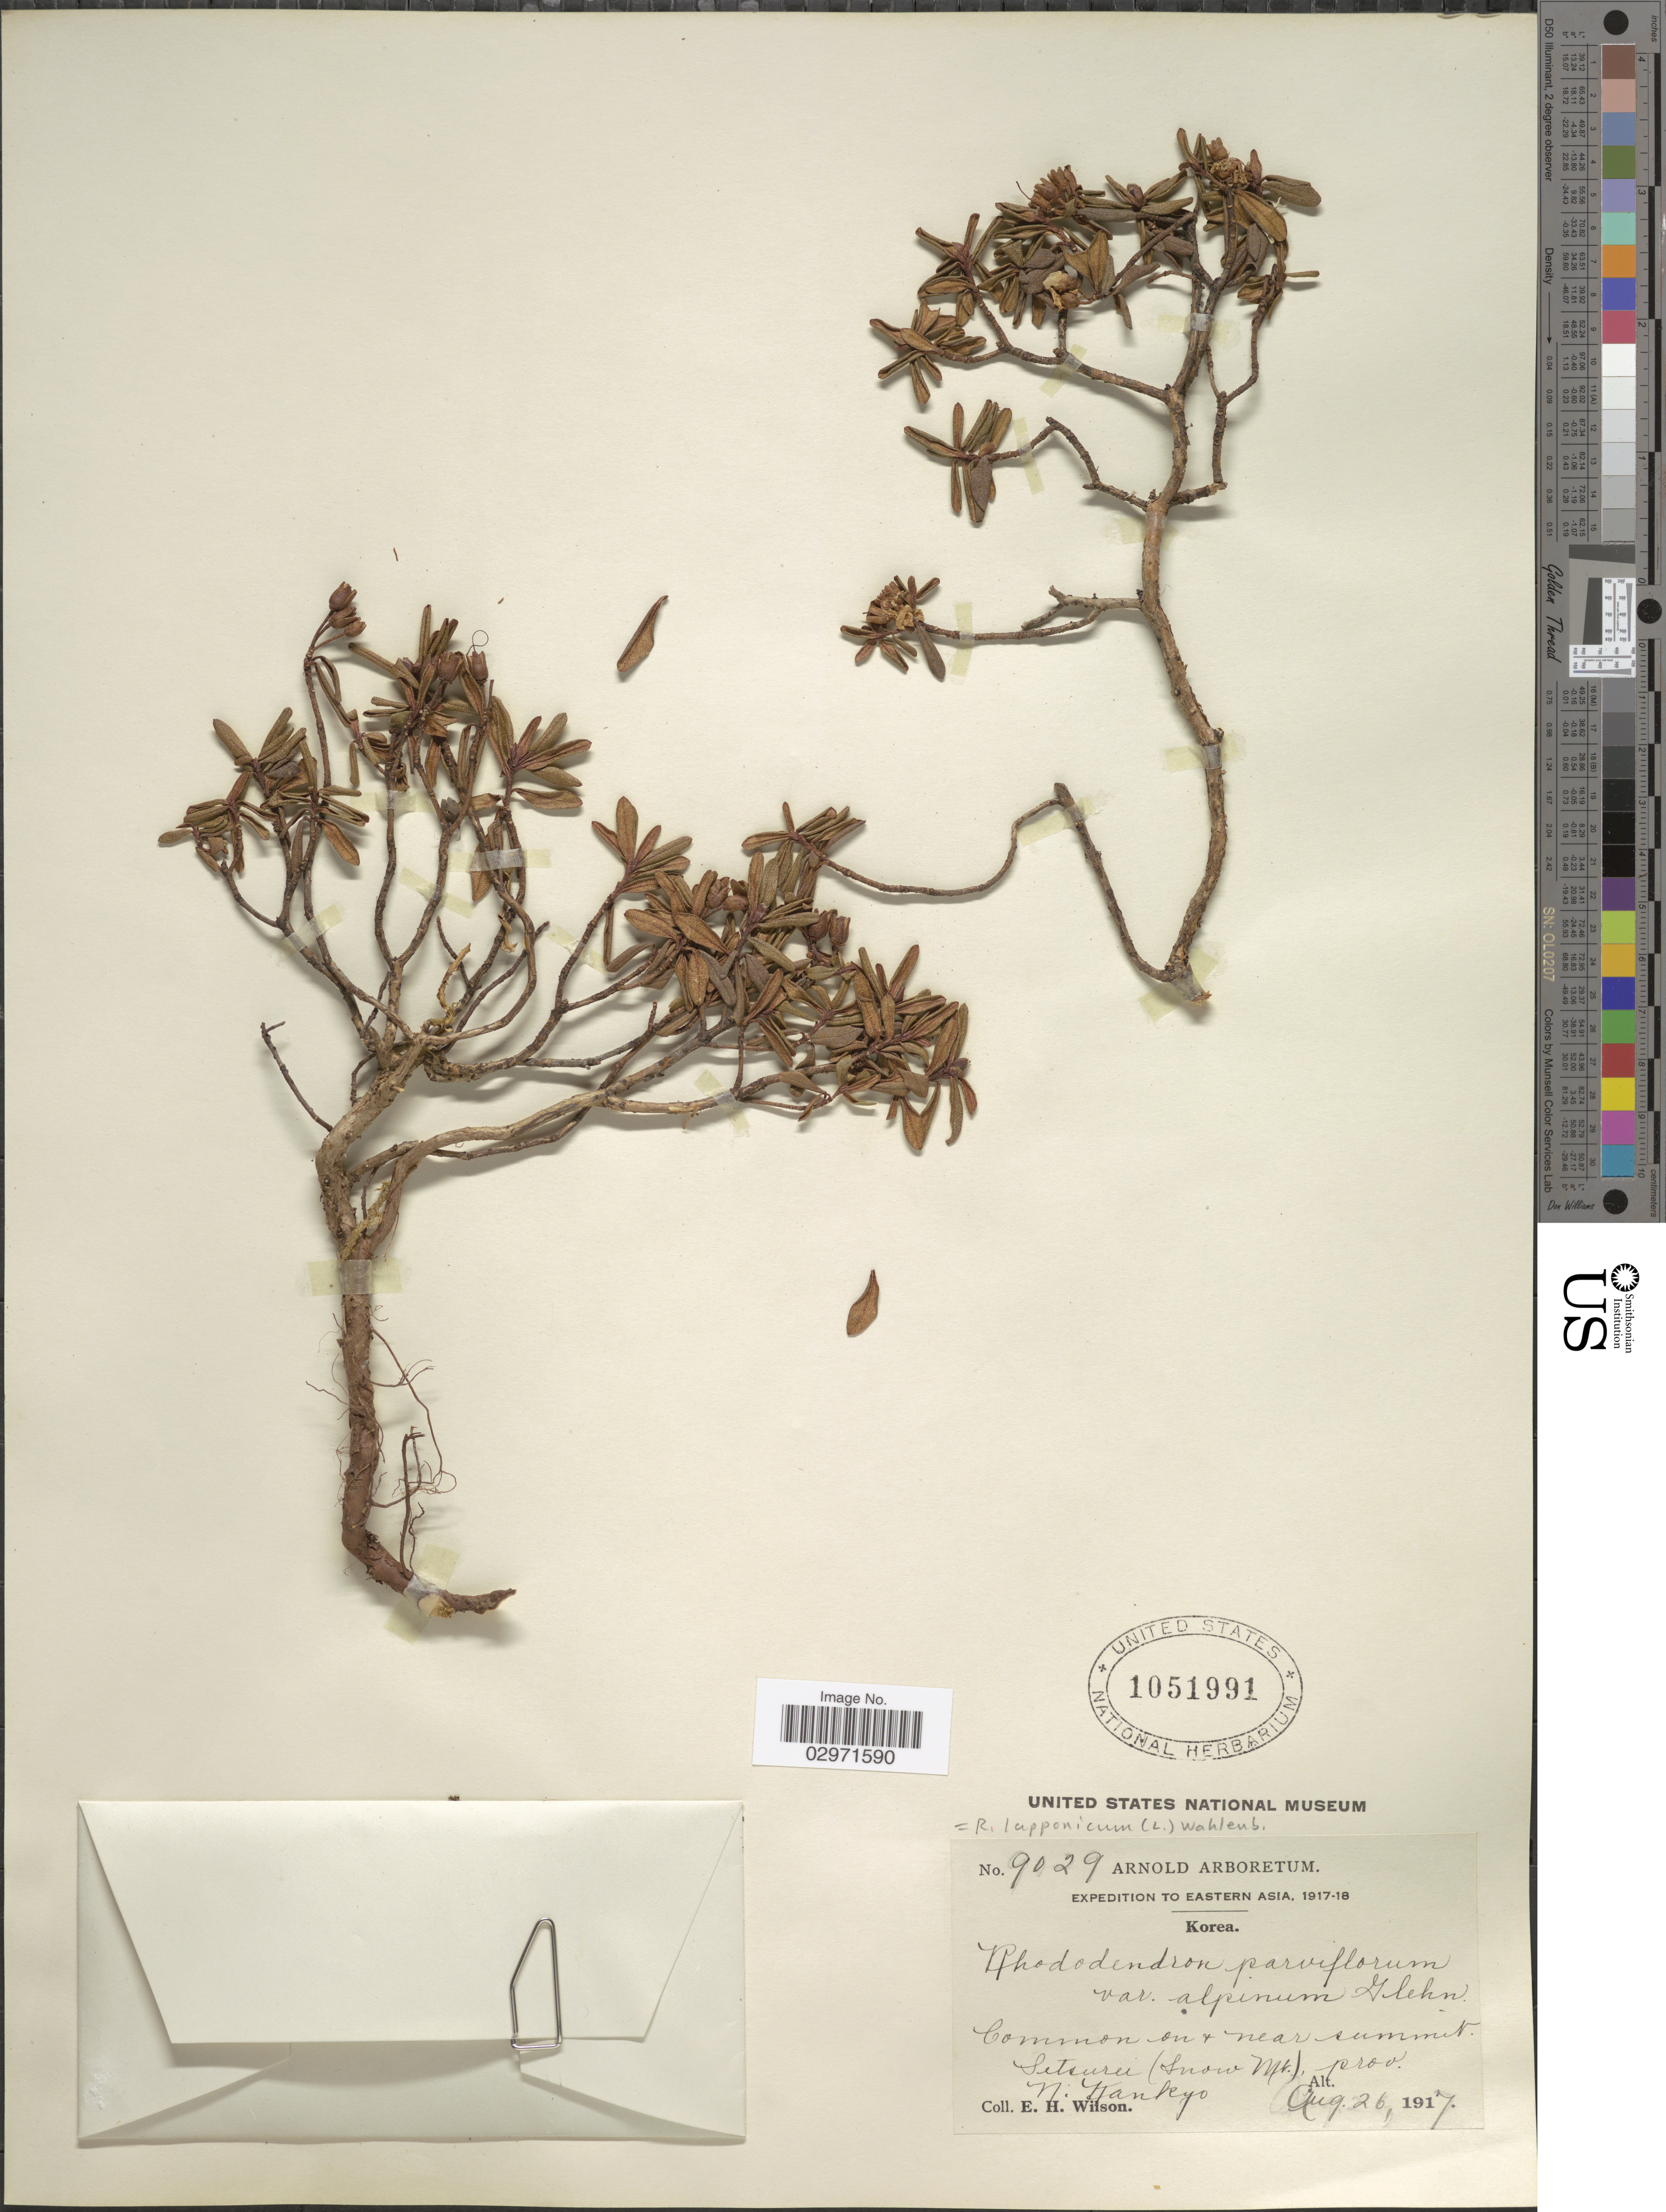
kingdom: Plantae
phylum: Tracheophyta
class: Magnoliopsida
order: Ericales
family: Ericaceae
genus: Rhododendron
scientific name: Rhododendron lapponicum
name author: (L.) Wahlenb.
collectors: E. Wilson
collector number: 9029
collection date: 1917-08-26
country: North Korea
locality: Setsurei (Snow Mt.), prov. N. Kankyo.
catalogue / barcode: US 1051991